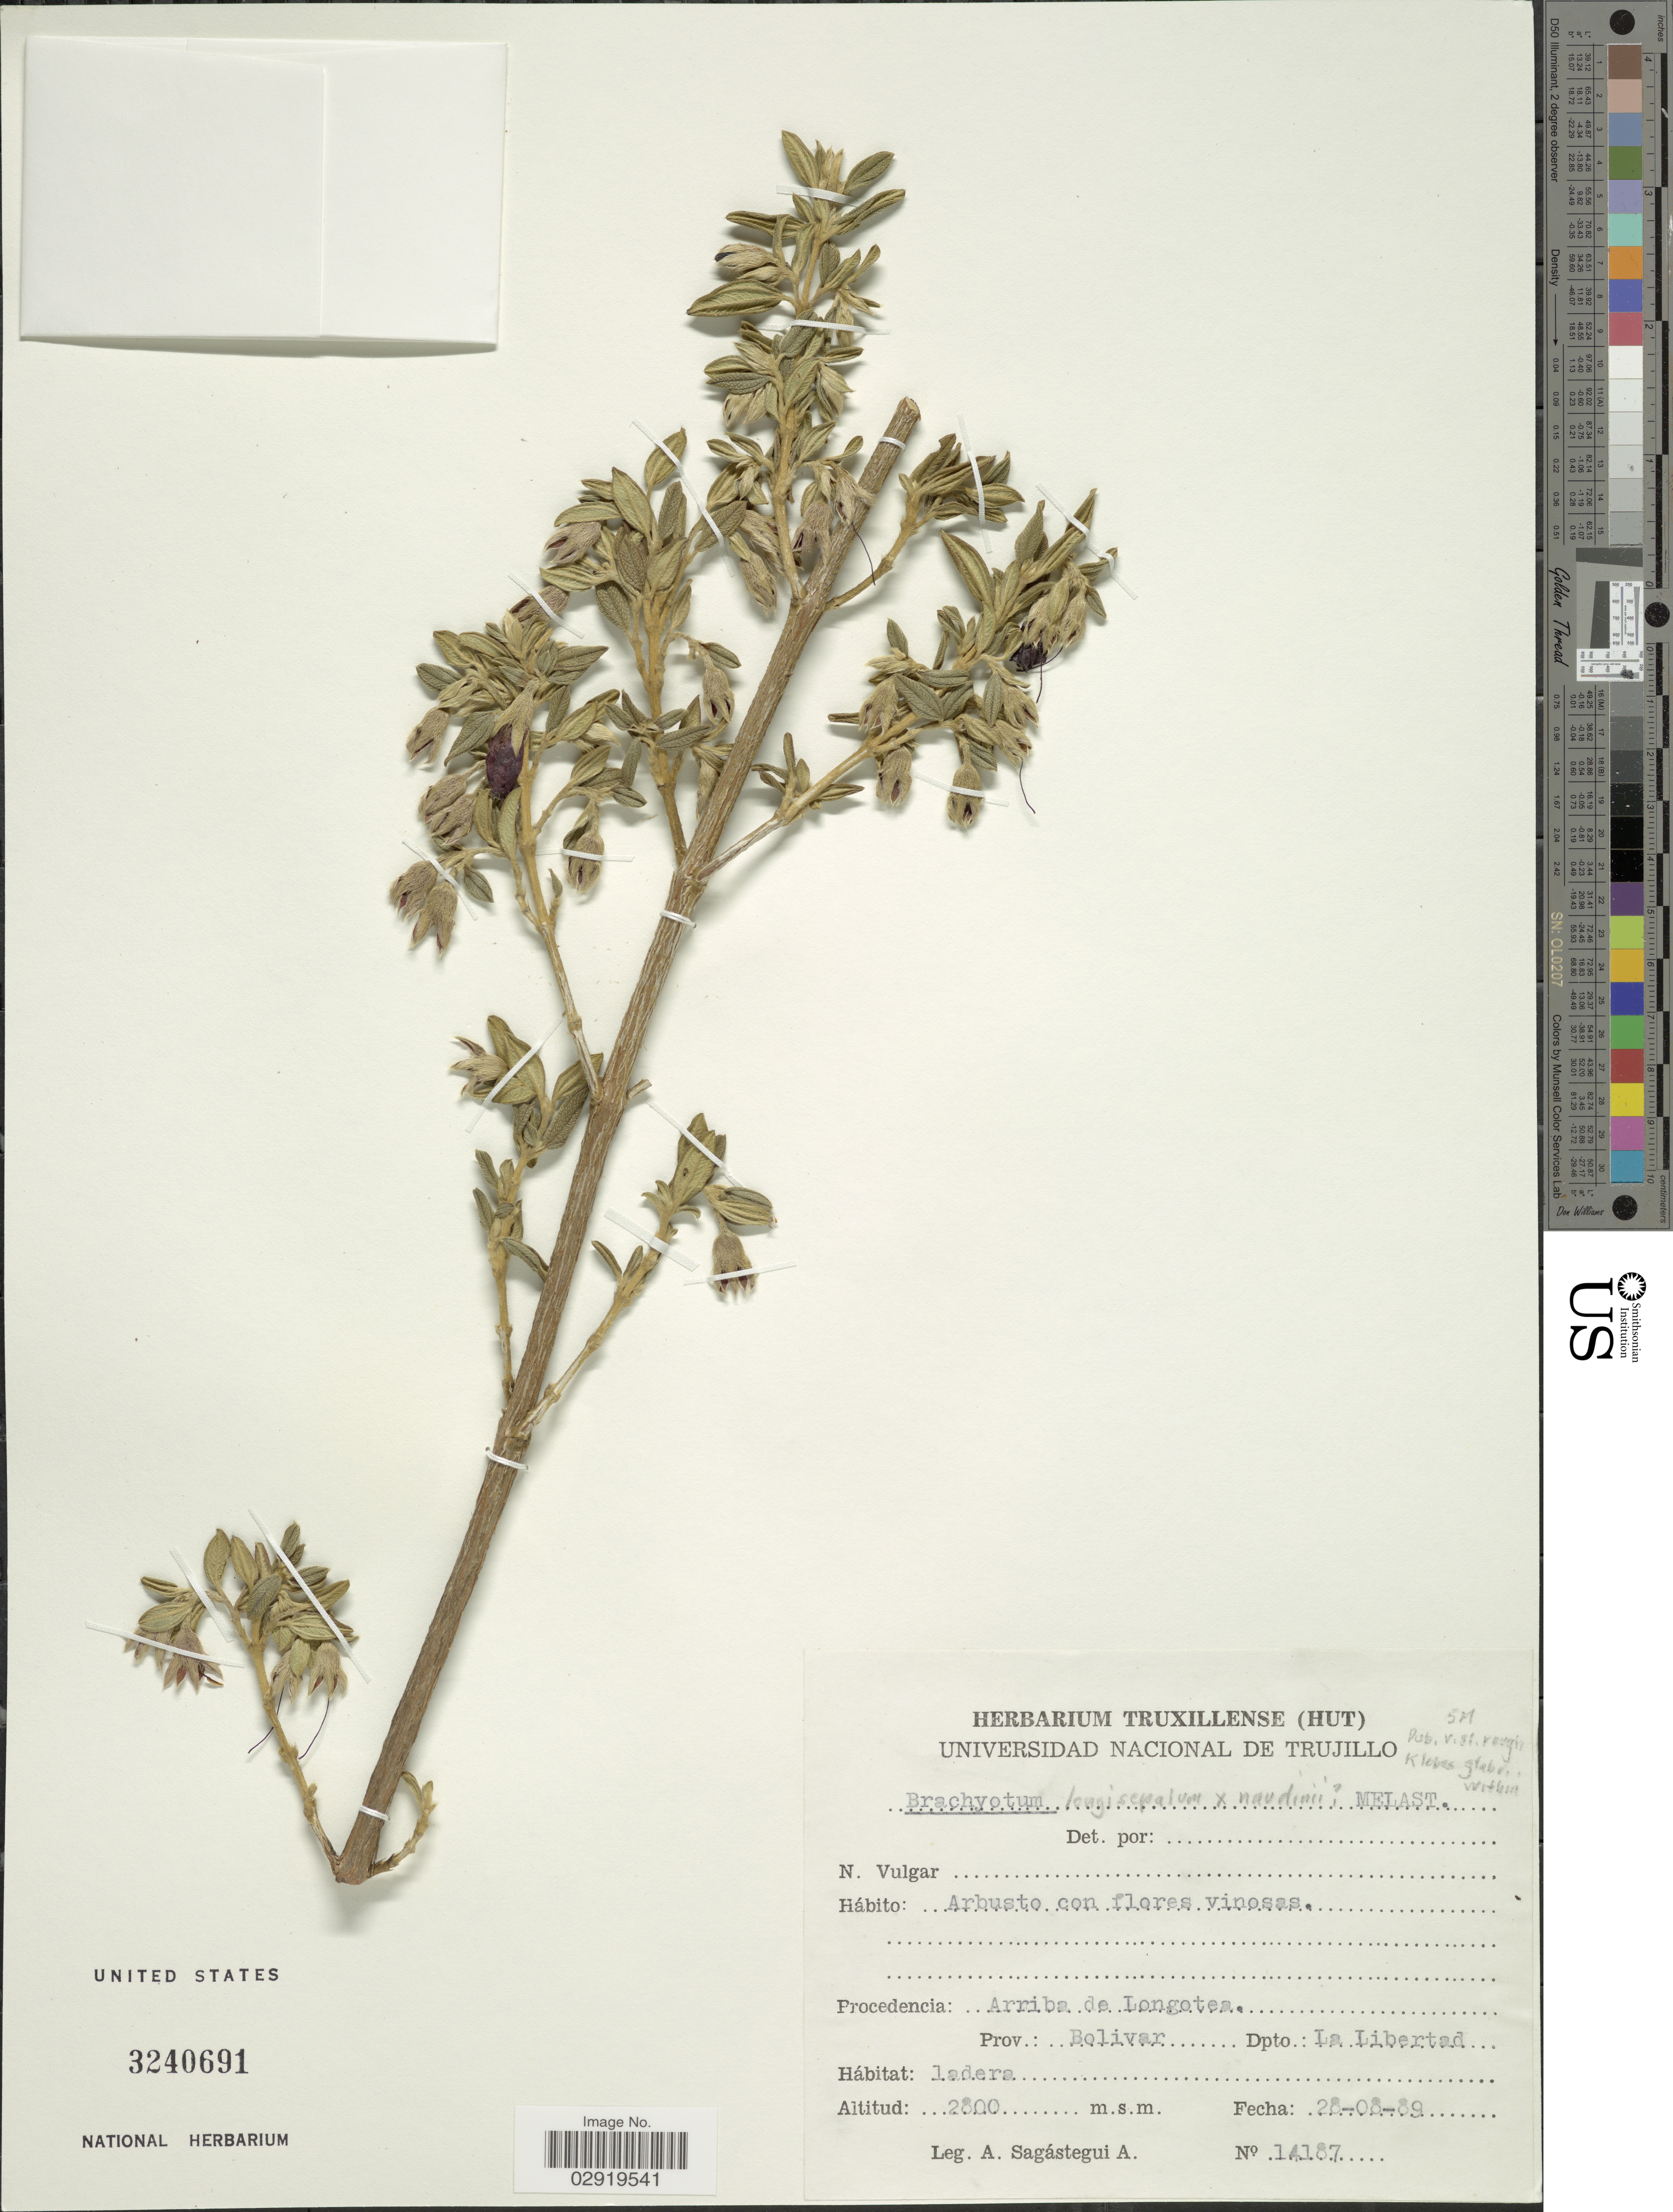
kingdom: Plantae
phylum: Tracheophyta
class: Magnoliopsida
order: Myrtales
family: Melastomataceae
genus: Brachyotum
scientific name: Brachyotum sp.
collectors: A. Sagástegui A.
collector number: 14187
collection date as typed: Transcribed d/m/y: 28/8/89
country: Peru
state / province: La Libertad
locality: Procedencia: Arriba de Longotea. Prov.: Bolivar. Dpto.: La Libertad.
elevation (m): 2800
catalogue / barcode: US 3240691